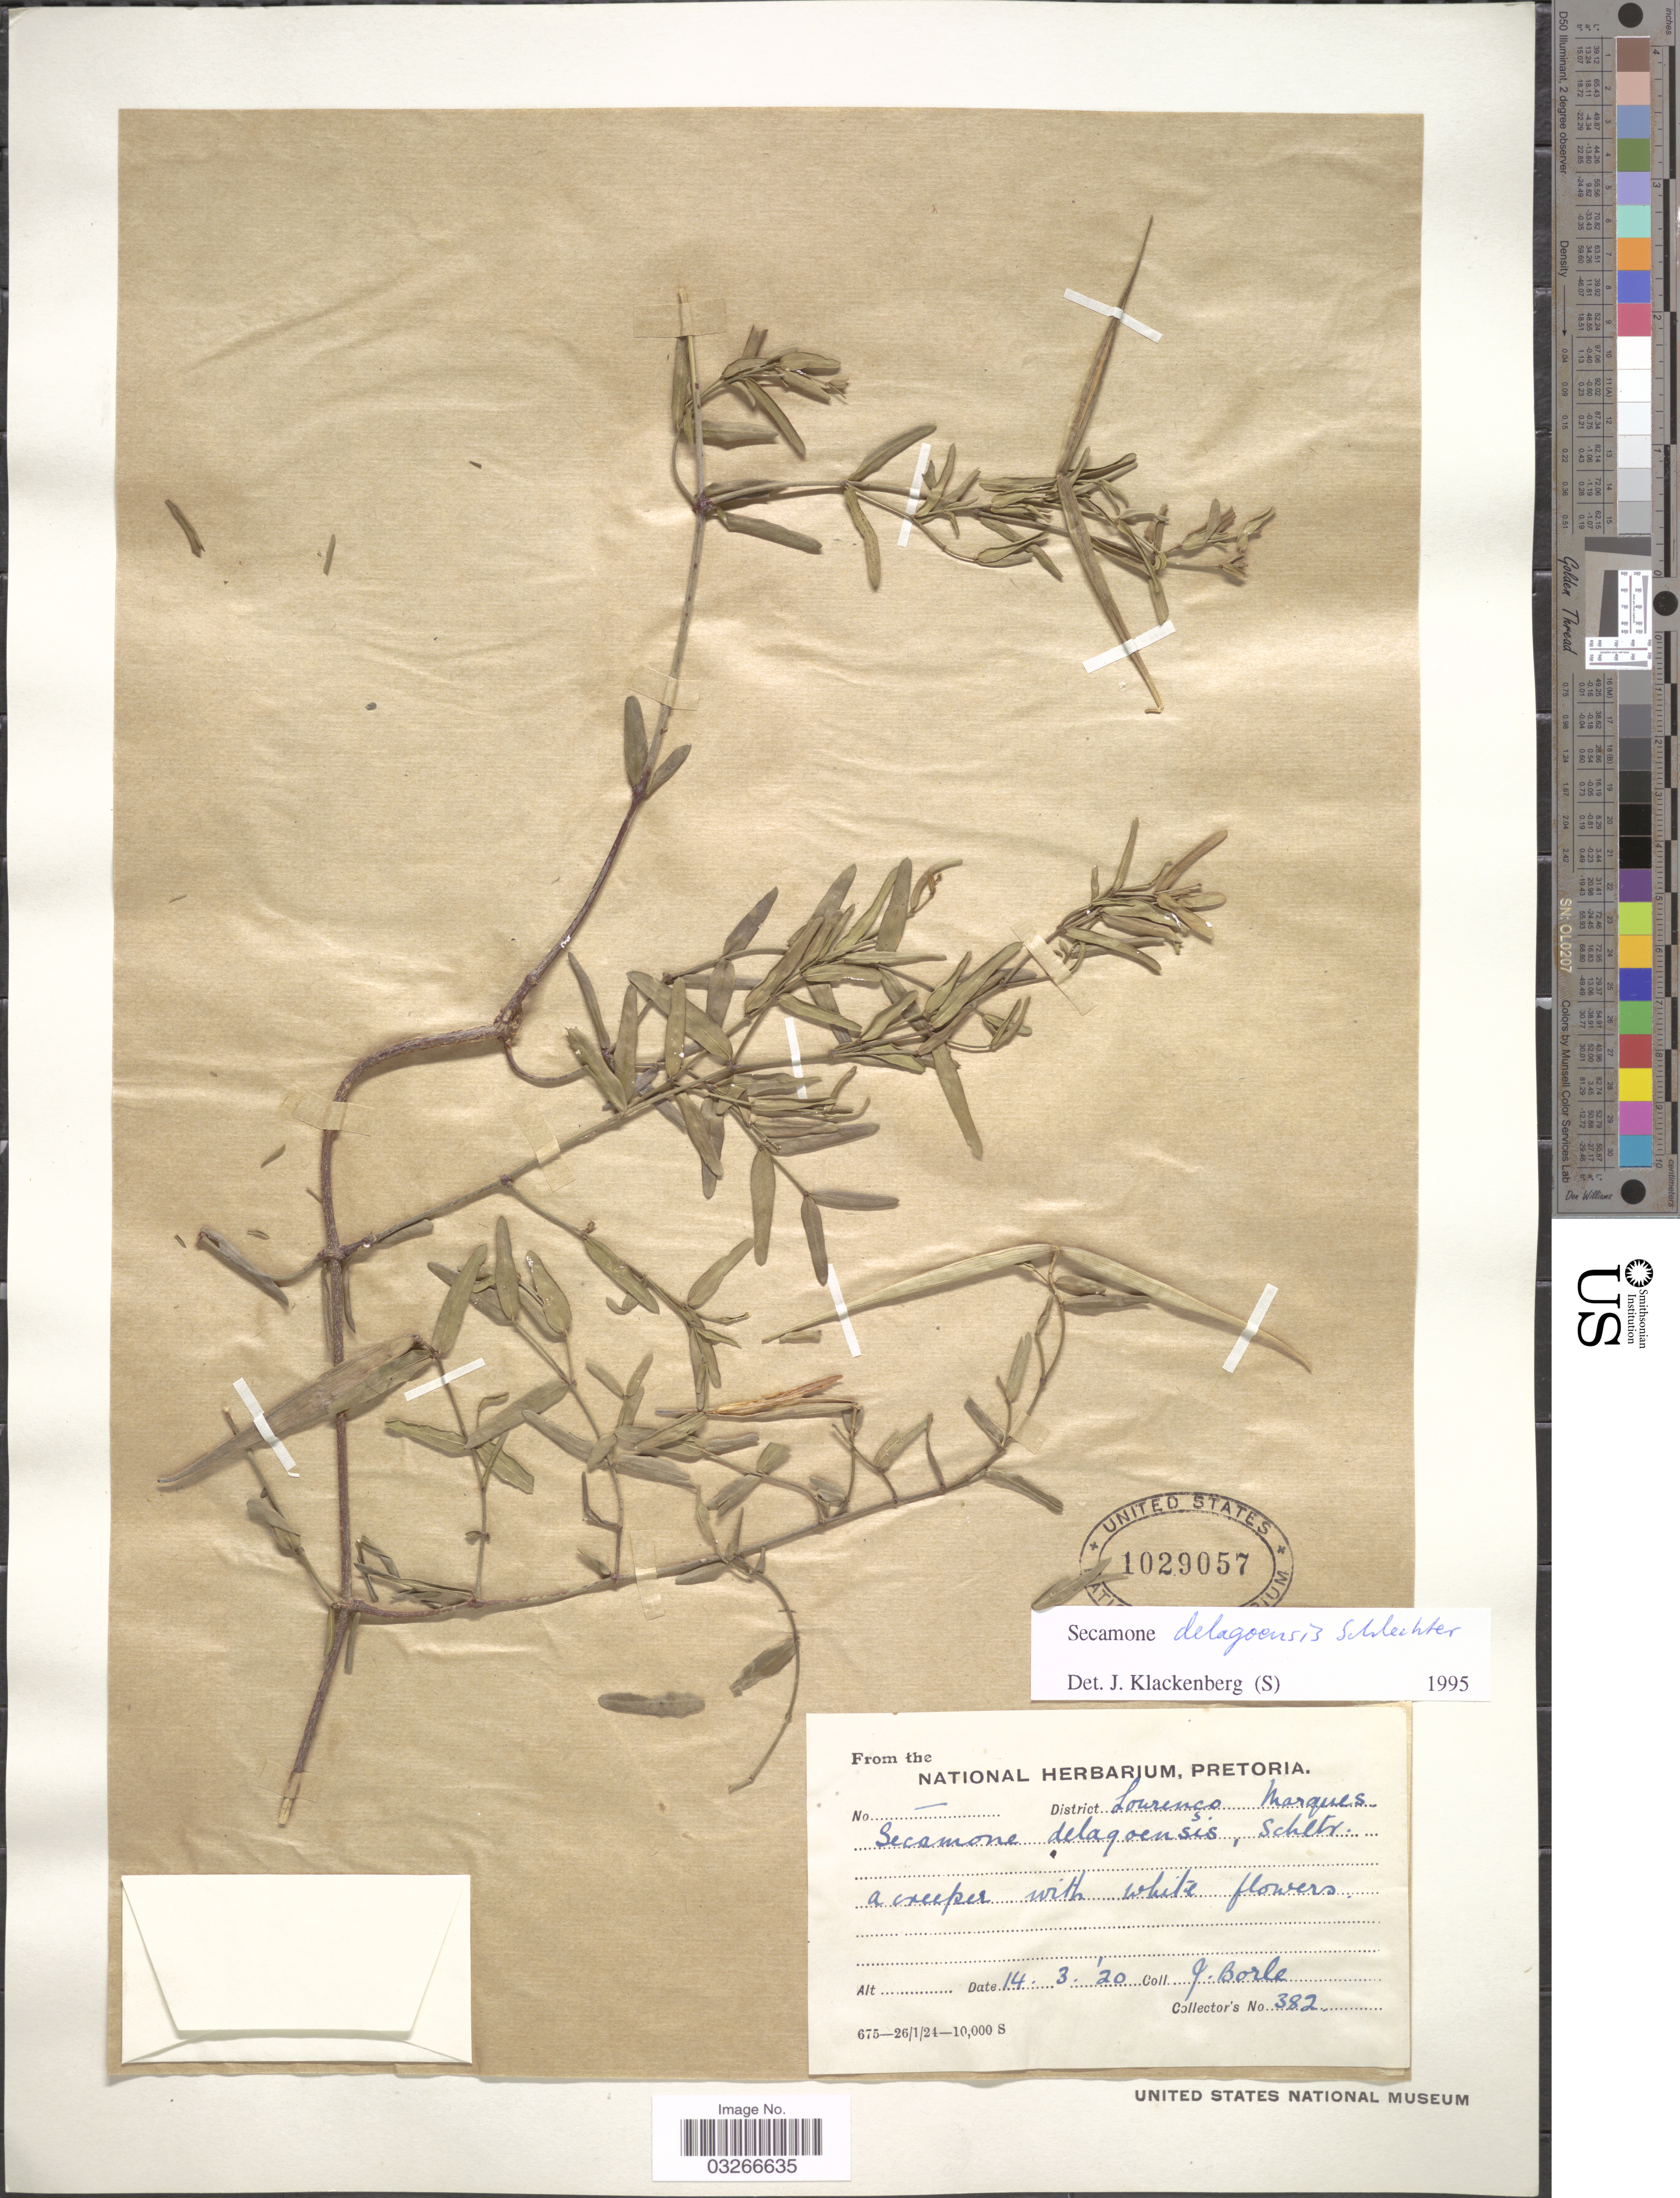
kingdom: Plantae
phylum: Tracheophyta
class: Magnoliopsida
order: Gentianales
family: Apocynaceae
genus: Secamone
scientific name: Secamone delagoensis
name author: Schltr.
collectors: J. Borle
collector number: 382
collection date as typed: Transcribed d/m/y: 14/3/20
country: Mozambique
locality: District Lourenço Marques.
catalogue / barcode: US 1029057